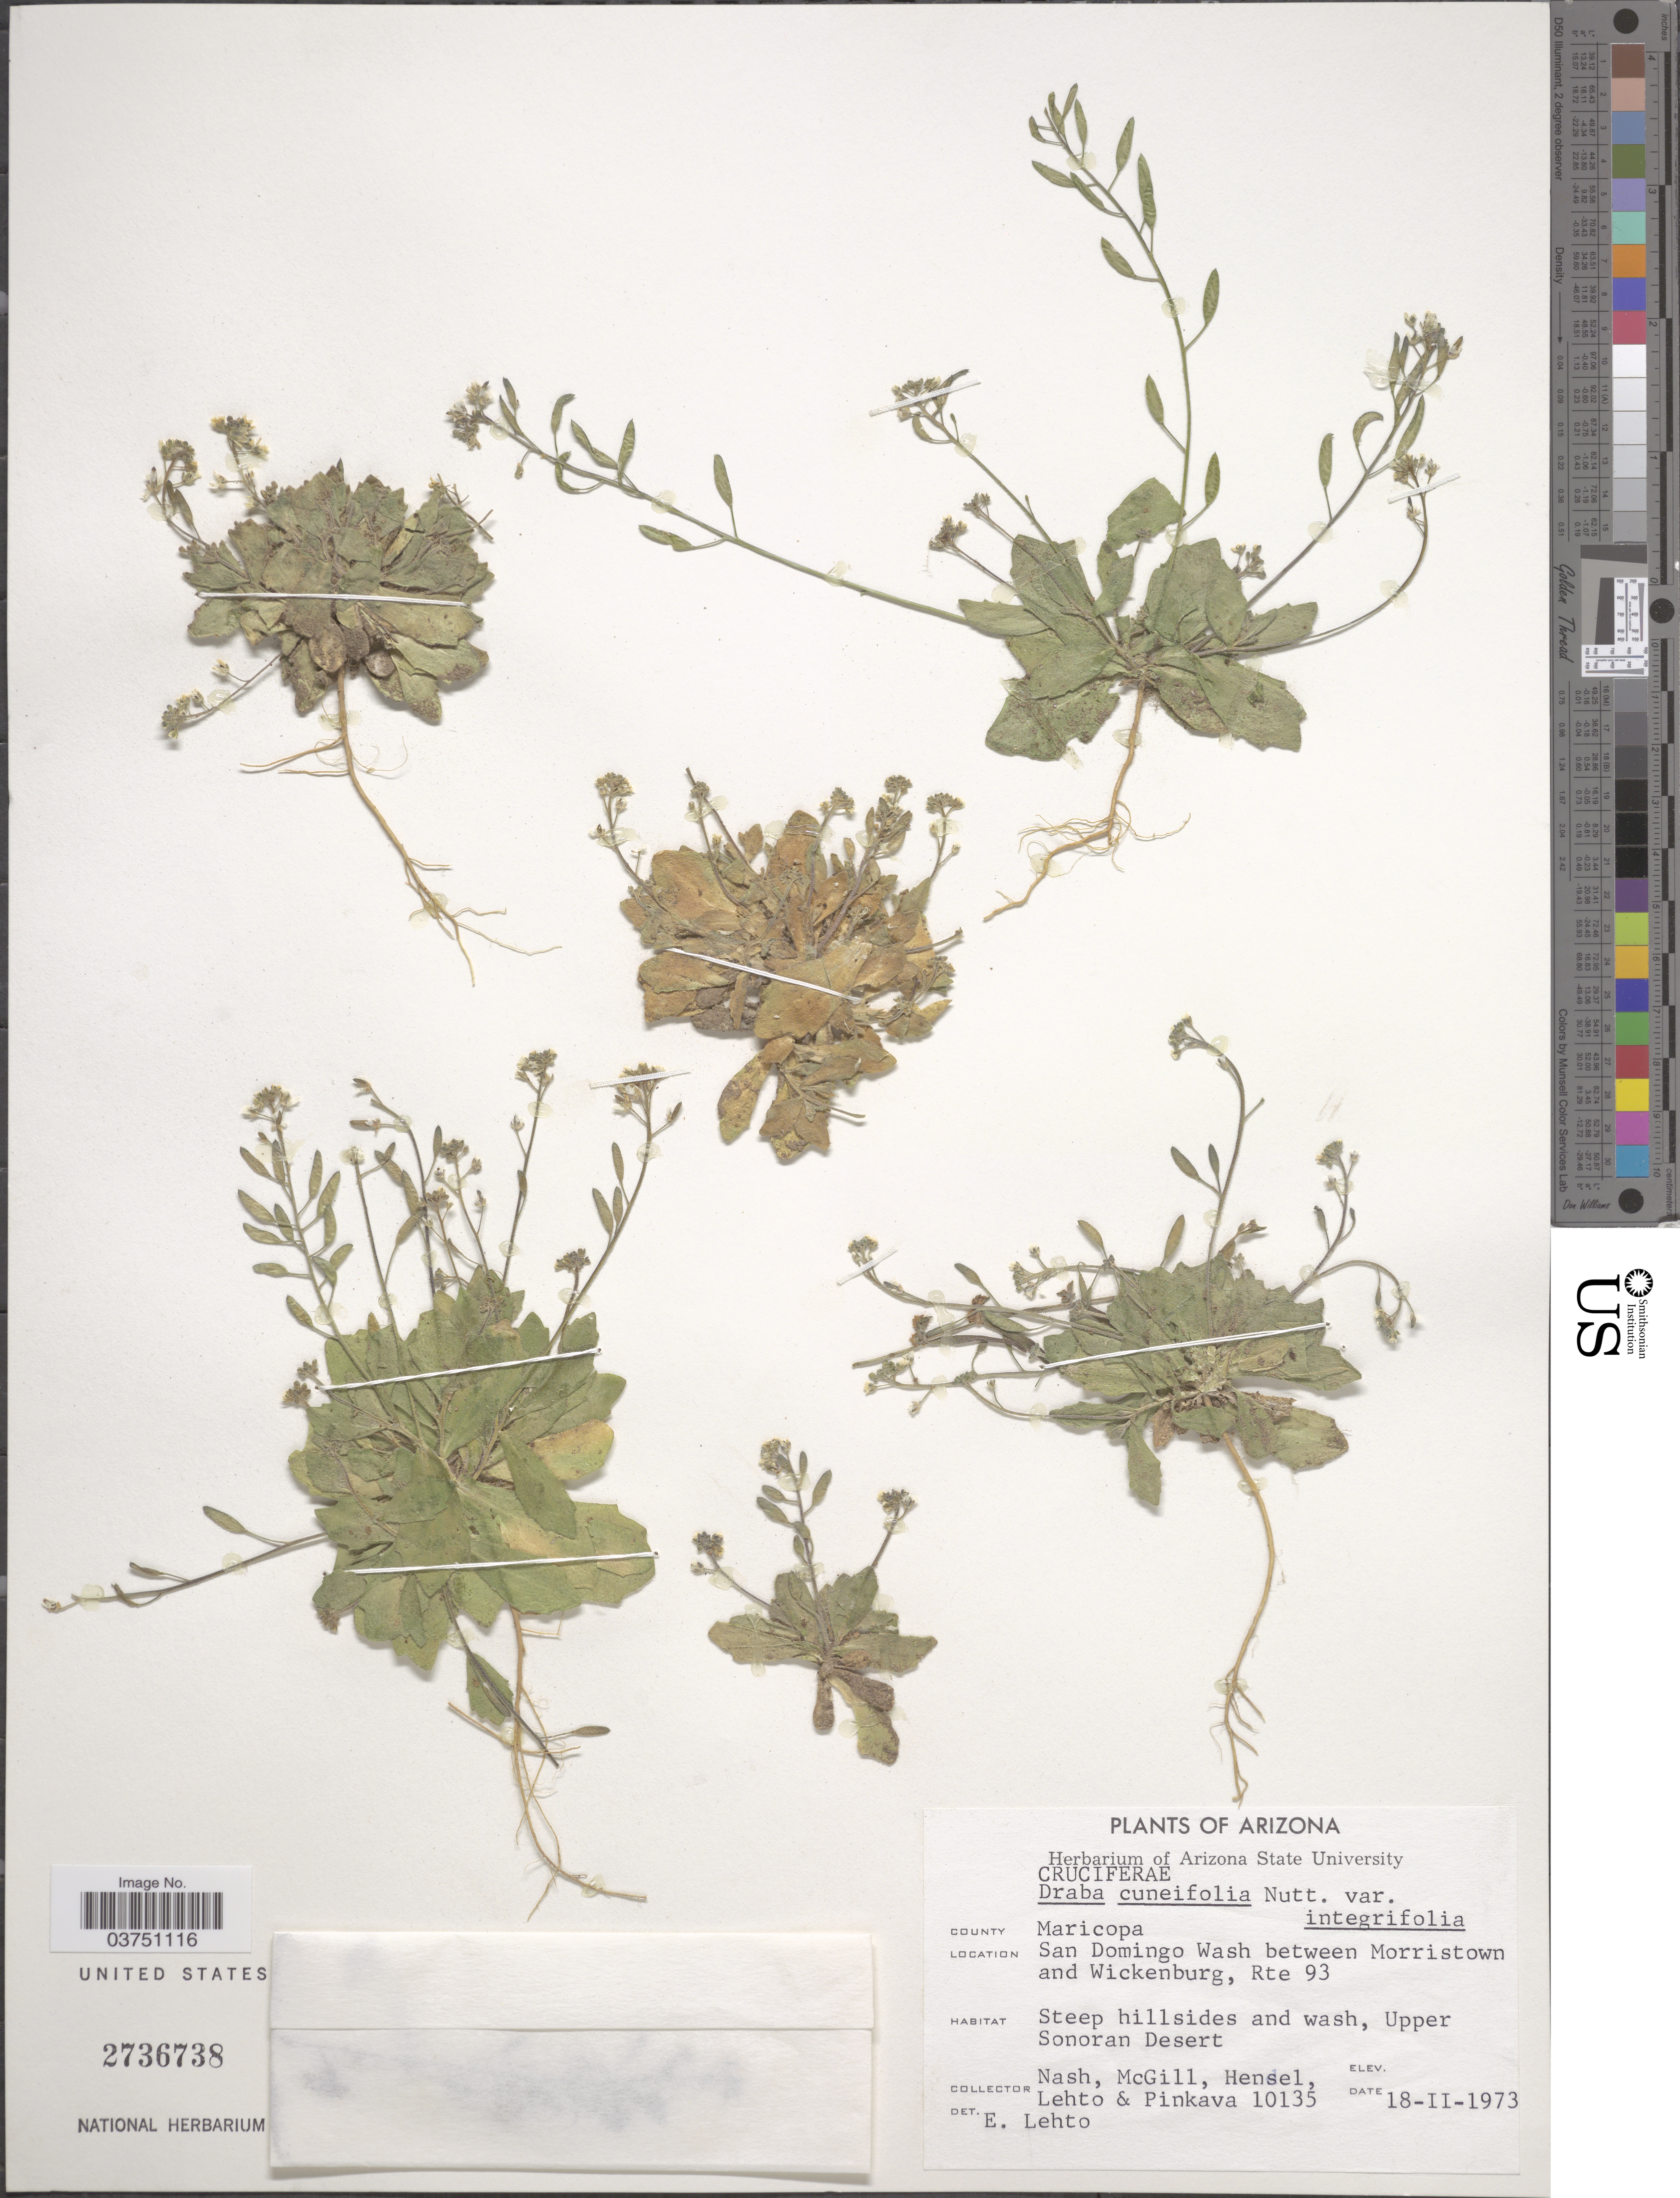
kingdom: Plantae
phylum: Tracheophyta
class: Magnoliopsida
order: Brassicales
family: Brassicaceae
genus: Draba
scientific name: Draba cuneifolia var. integrifolia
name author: S. Watson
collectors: -- Nash, -. McGill, -. Hensel, -. Lehto & -. Pinkava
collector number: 10135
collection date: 1973-02-18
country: United States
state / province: Arizona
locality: County Maricopa. San Domingo Wash between Morristown and Wickenburg, Rte 93. Steep hillside and wash, Upper Sonoran Desert.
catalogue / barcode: US 2736738